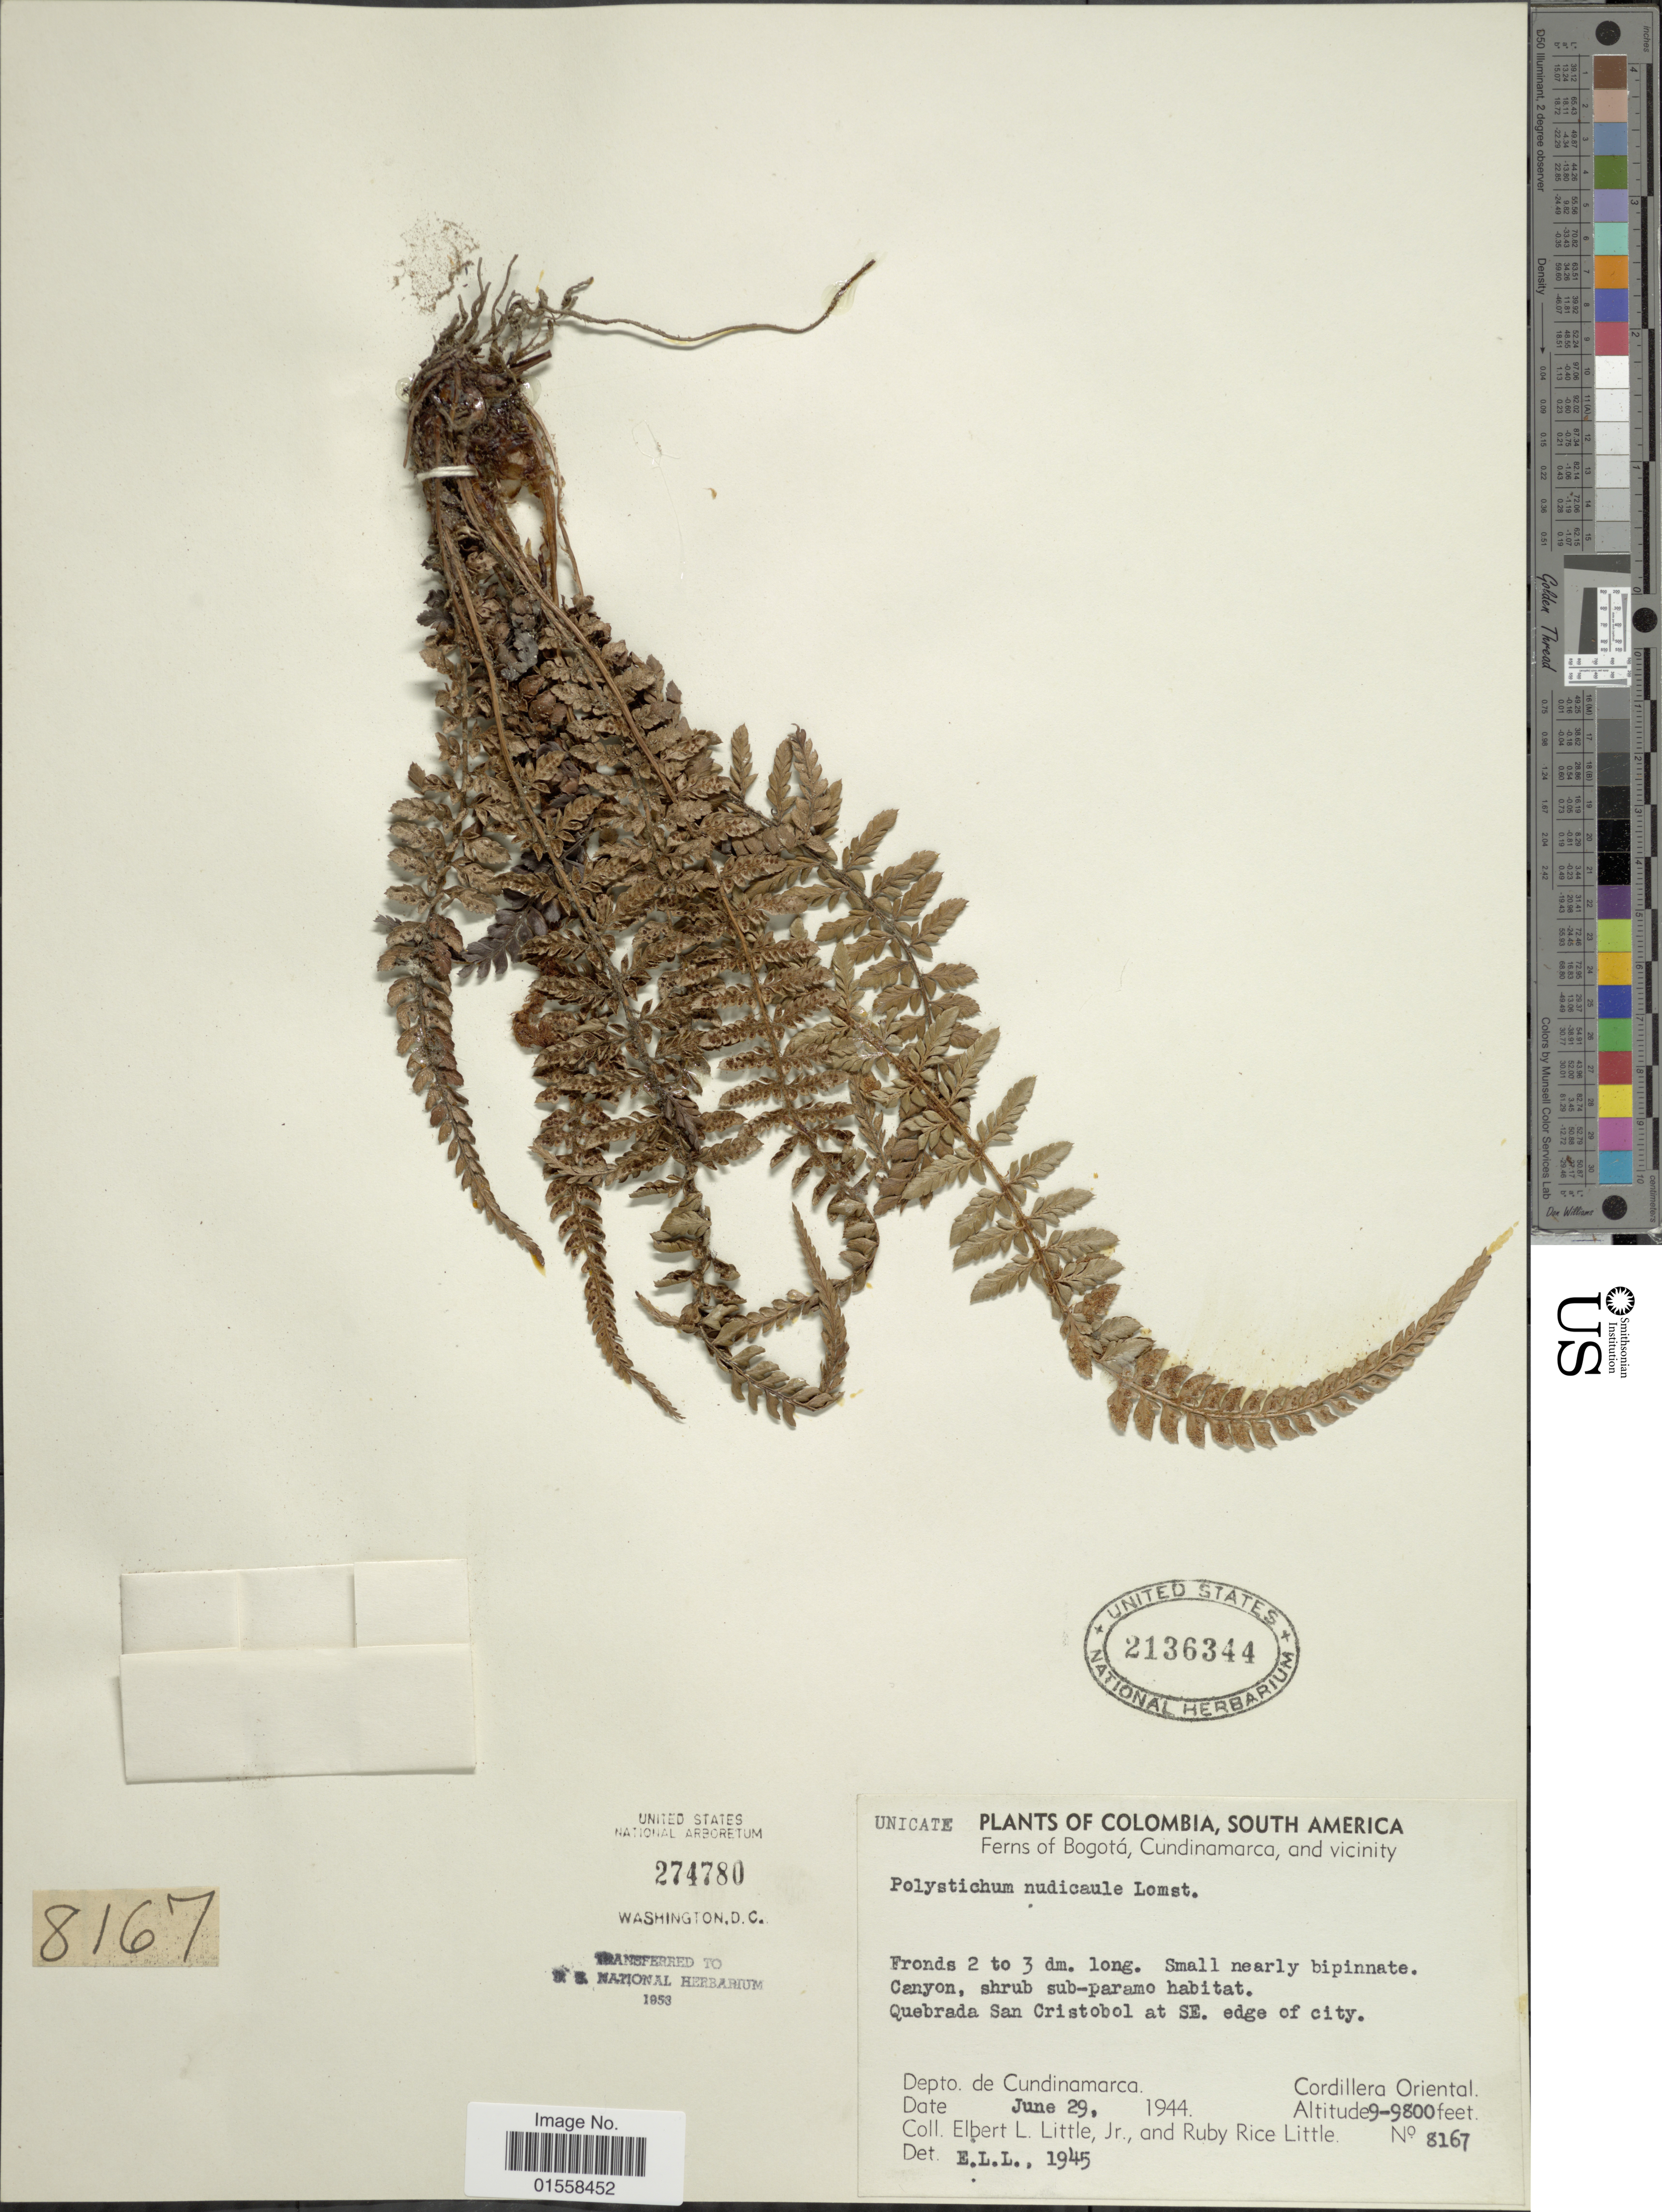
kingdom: Plantae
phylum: Tracheophyta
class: Polypodiopsida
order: Polypodiales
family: Dryopteridaceae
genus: Polystichum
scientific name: Polystichum nudicaule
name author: Rosenst.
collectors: E. L. Little & R. R. Little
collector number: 8167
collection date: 1944-06-29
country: Colombia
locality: Colombia, South America, Bogota, Cundinamarca, and vicinity, Quebrada San Cristobal at SE. edge of city. Dep. Cundinamarca. Cordillera Oriental.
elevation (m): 2743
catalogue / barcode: US 2136344